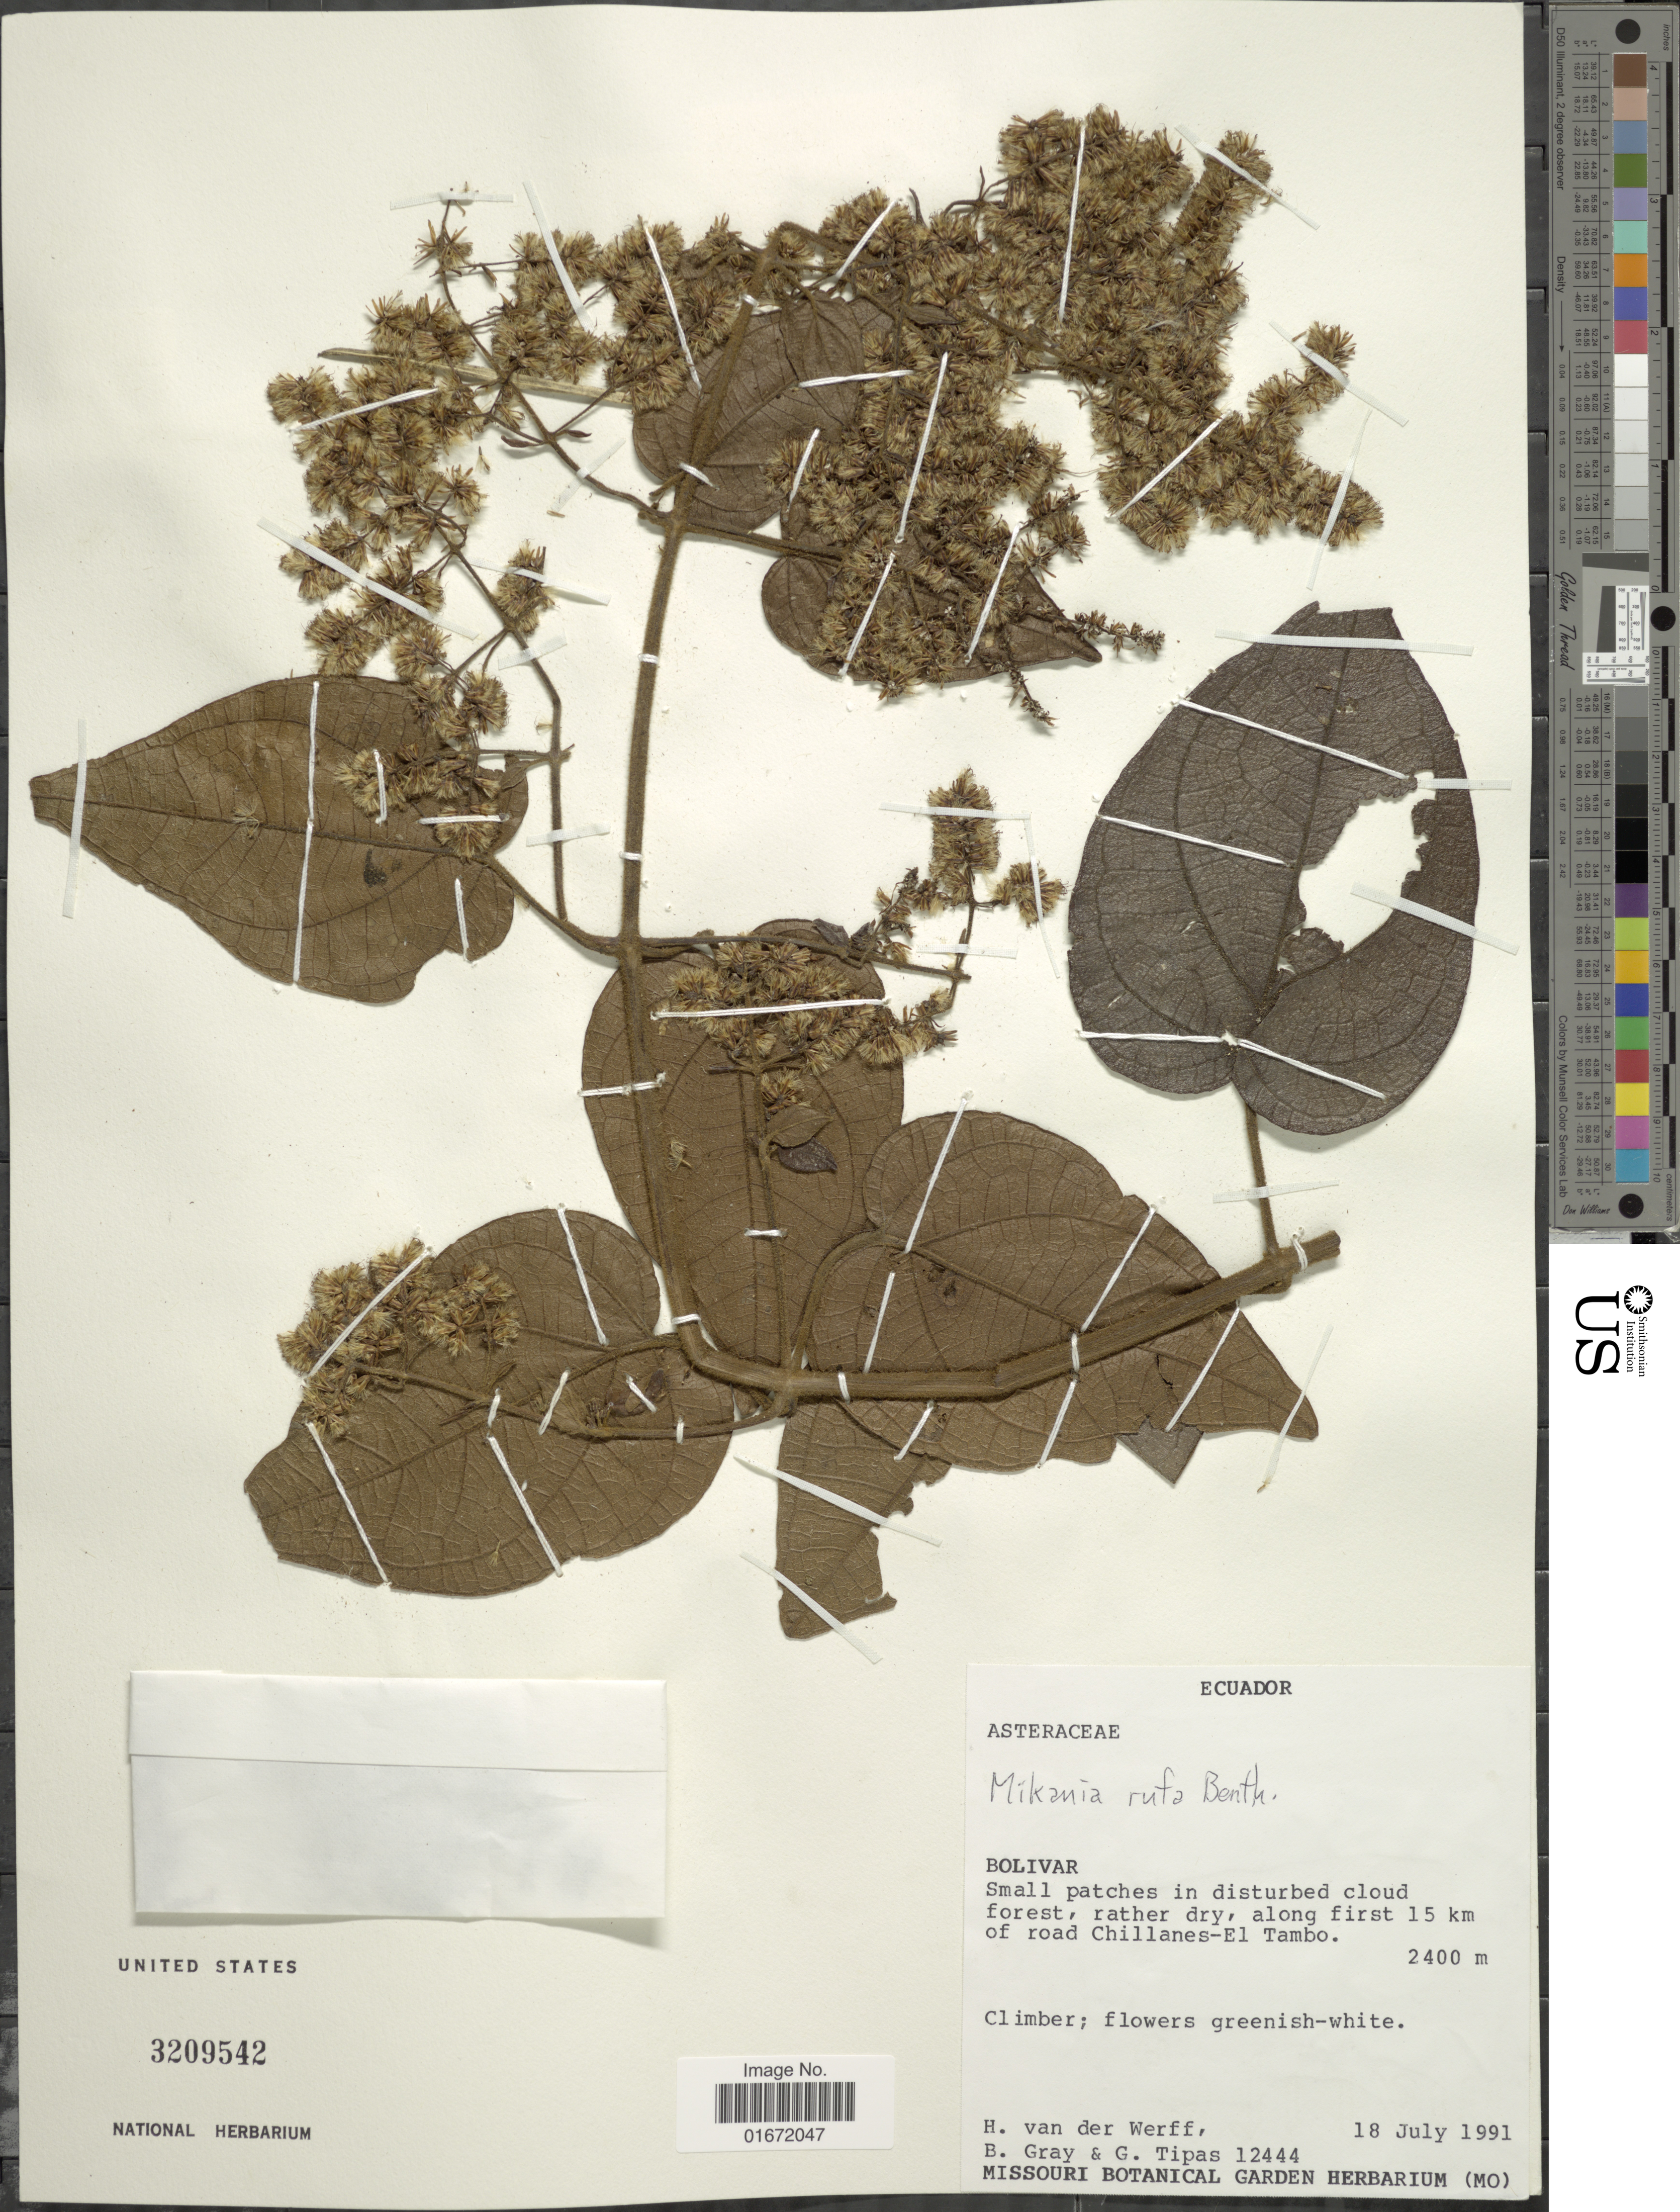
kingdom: Plantae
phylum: Tracheophyta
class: Magnoliopsida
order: Asterales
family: Asteraceae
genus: Mikania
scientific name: Mikania rufa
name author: Benth.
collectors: H. van der Werff, B. Gray & G. Tipas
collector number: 12444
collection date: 1991-07-18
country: Ecuador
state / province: Bolívar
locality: Bolivar. Small patches in disturbed cloud forest, rather dry, along first 15 km of road Chillanes-El Tambo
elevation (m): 2400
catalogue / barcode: US 3209542